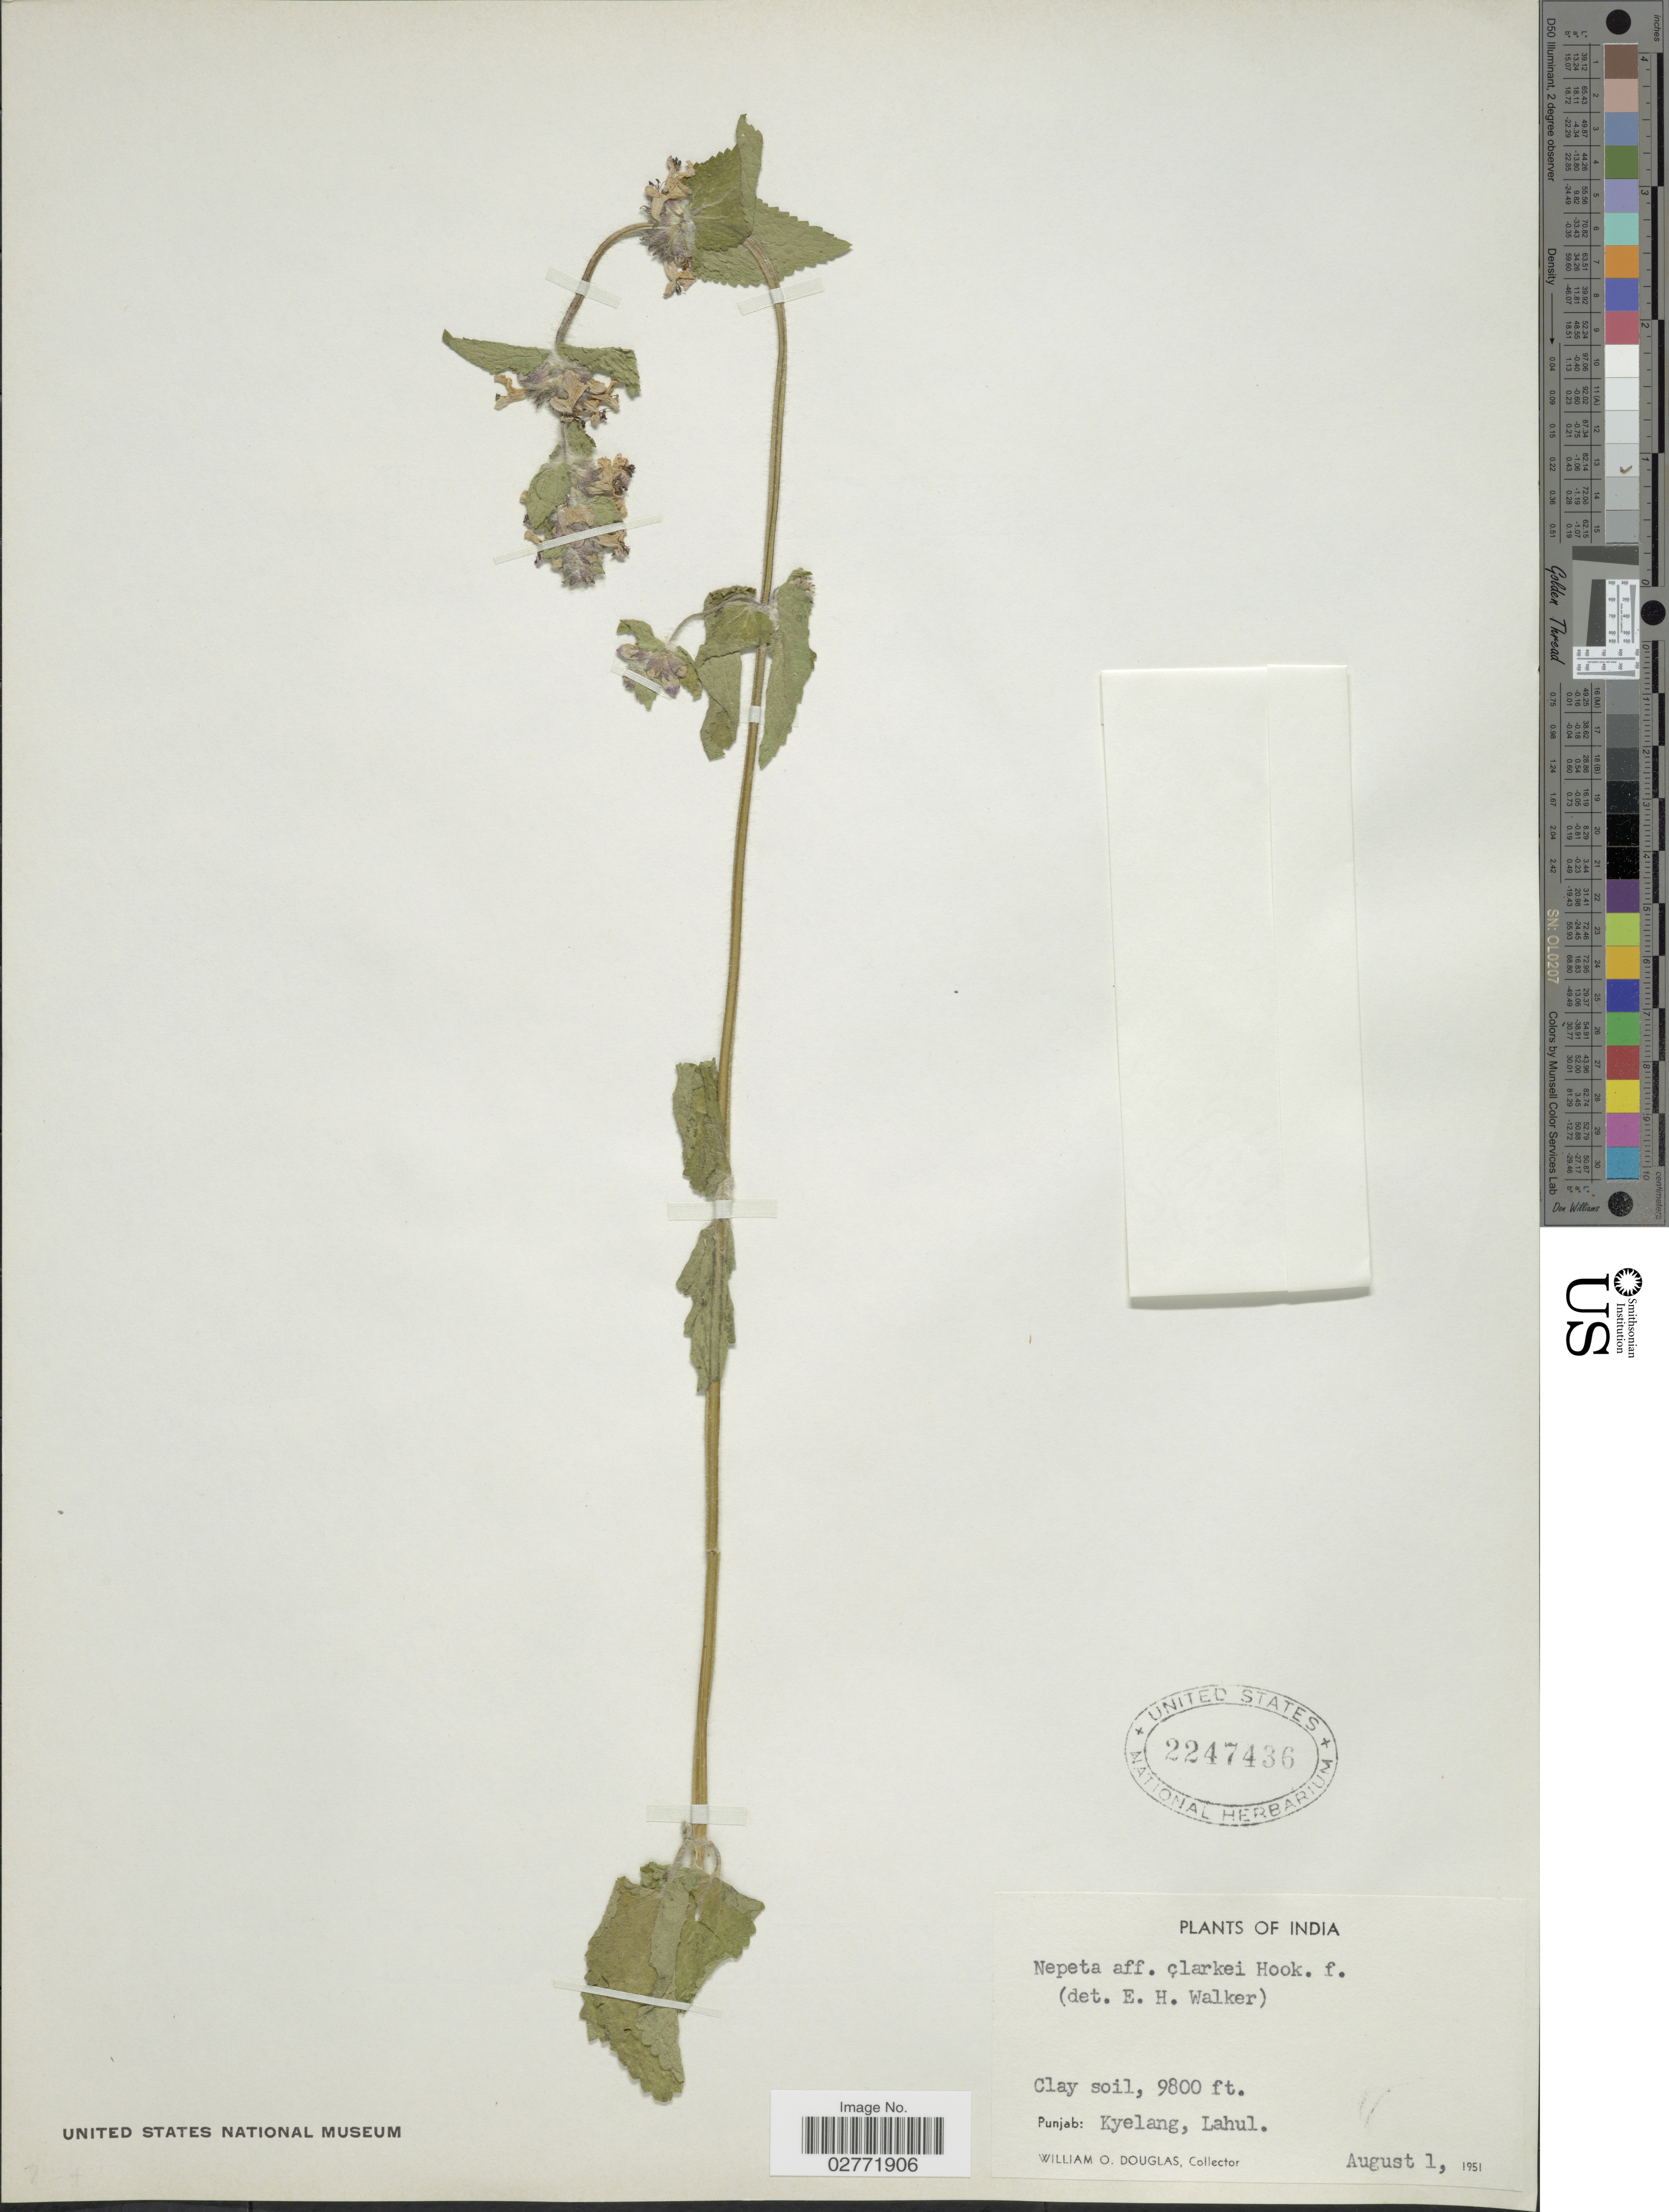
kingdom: Plantae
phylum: Tracheophyta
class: Magnoliopsida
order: Lamiales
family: Lamiaceae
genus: Nepeta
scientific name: Nepeta clarkei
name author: Hook. f.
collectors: W. Douglas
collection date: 1951-08-01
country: India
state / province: Punjab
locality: Kyelang, Lahul.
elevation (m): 2987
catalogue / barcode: US 2247436